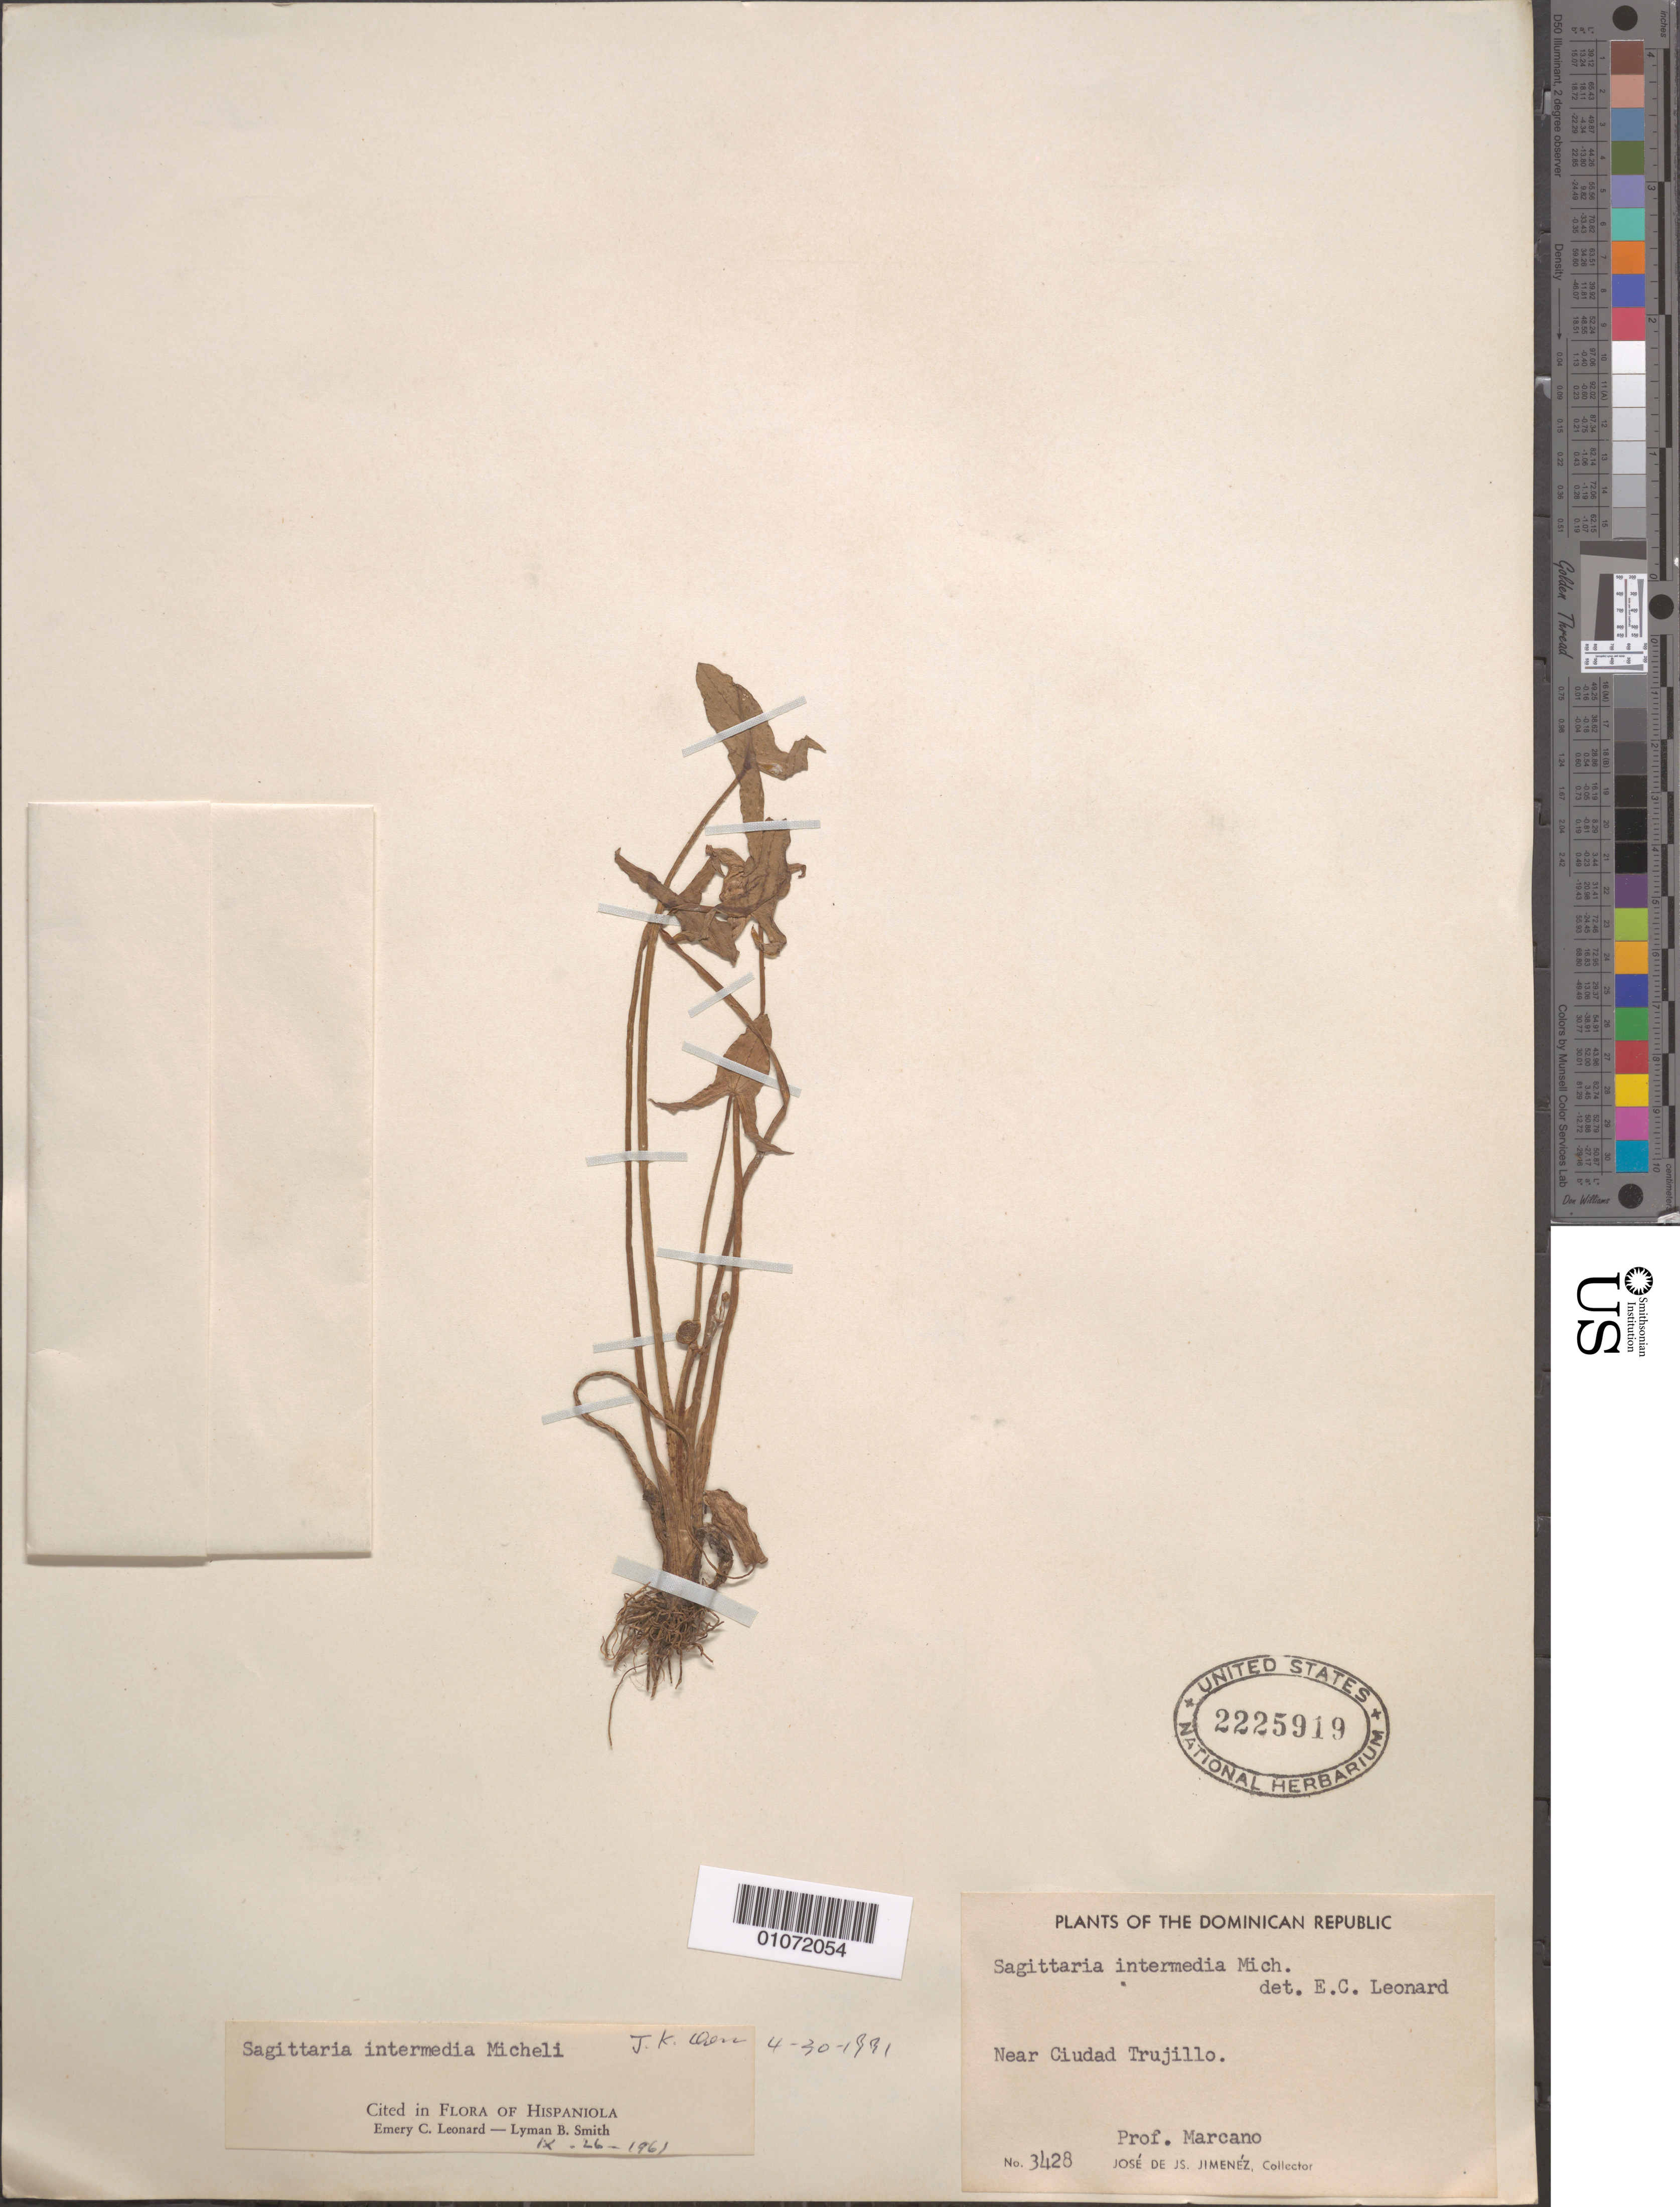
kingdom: Plantae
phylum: Tracheophyta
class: Liliopsida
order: Alismatales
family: Alismataceae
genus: Sagittaria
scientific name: Sagittaria intermedia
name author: Micheli in A. DC.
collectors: J. J. Jiménez Almonte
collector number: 3428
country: Dominican Republic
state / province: Santo Domingo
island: Hispaniola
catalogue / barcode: US 2225919